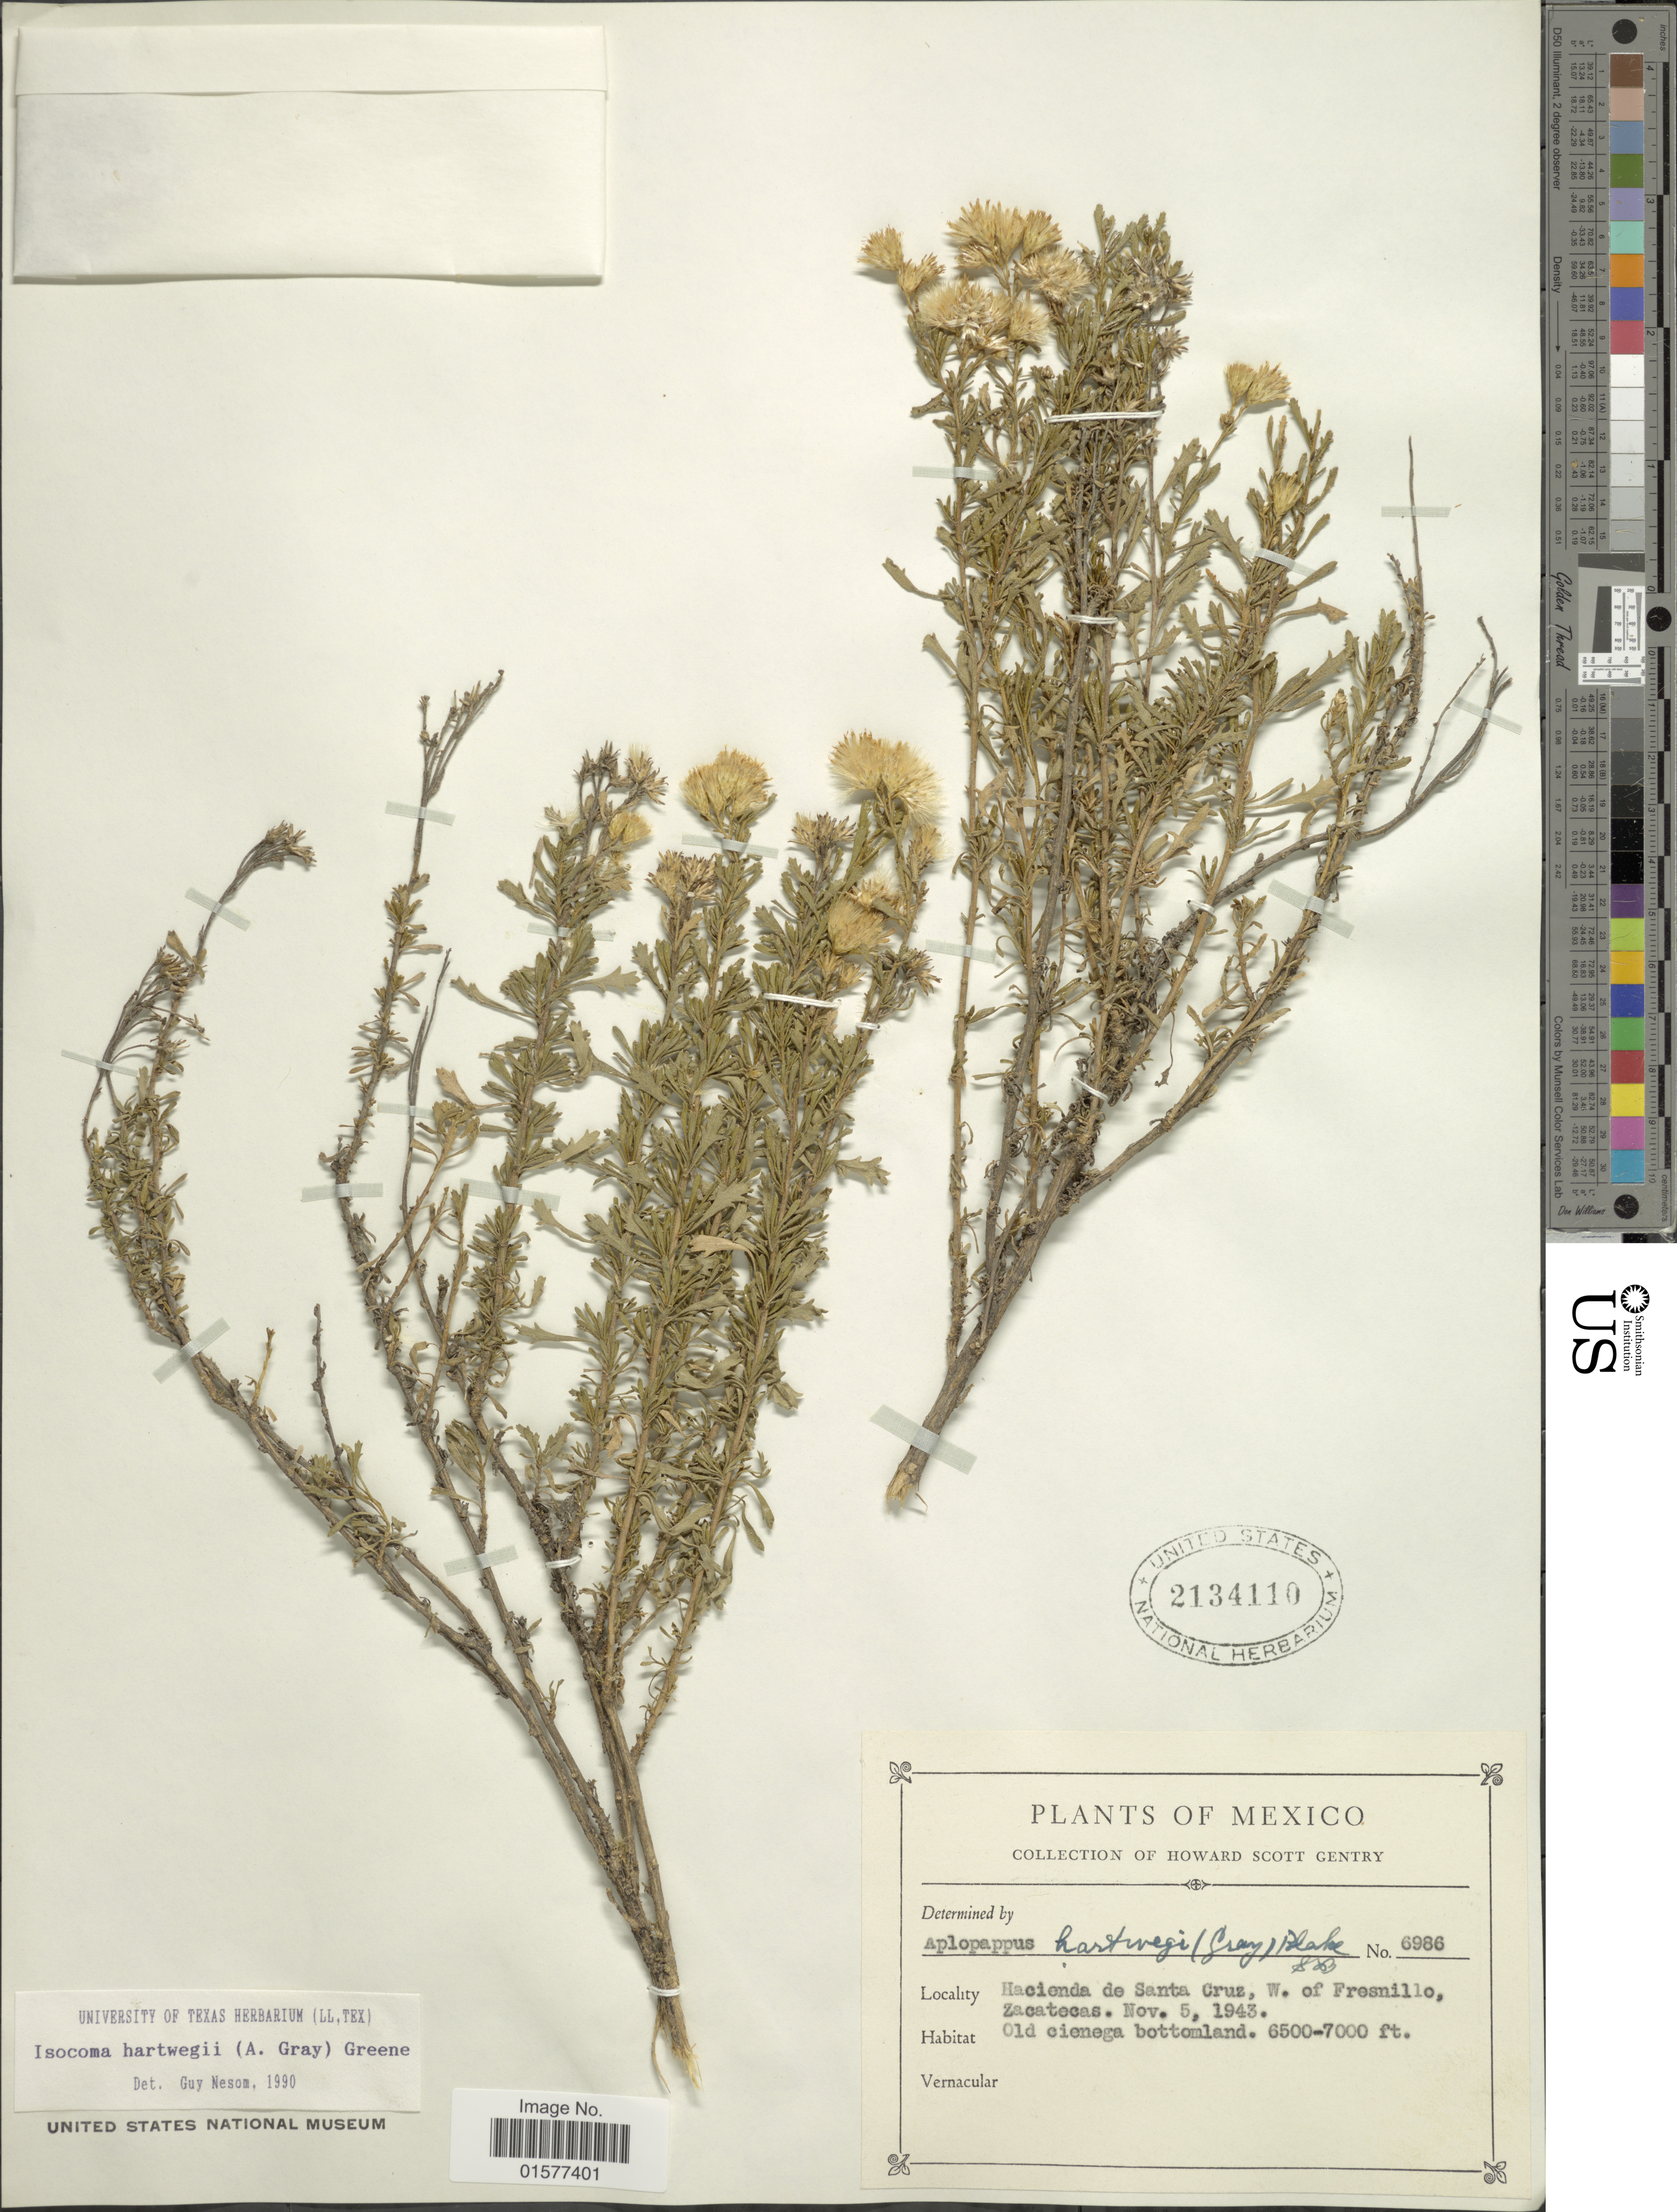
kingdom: Plantae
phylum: Tracheophyta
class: Magnoliopsida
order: Asterales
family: Asteraceae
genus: Isocoma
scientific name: Isocoma hartwegii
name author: (A. Gray) Greene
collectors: H. S. Gentry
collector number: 6986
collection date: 1943-11-05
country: Mexico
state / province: México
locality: Hacienda de Santa Cruz, W. of Fresnillo, Zacatecas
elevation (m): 1981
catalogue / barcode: US 2134110